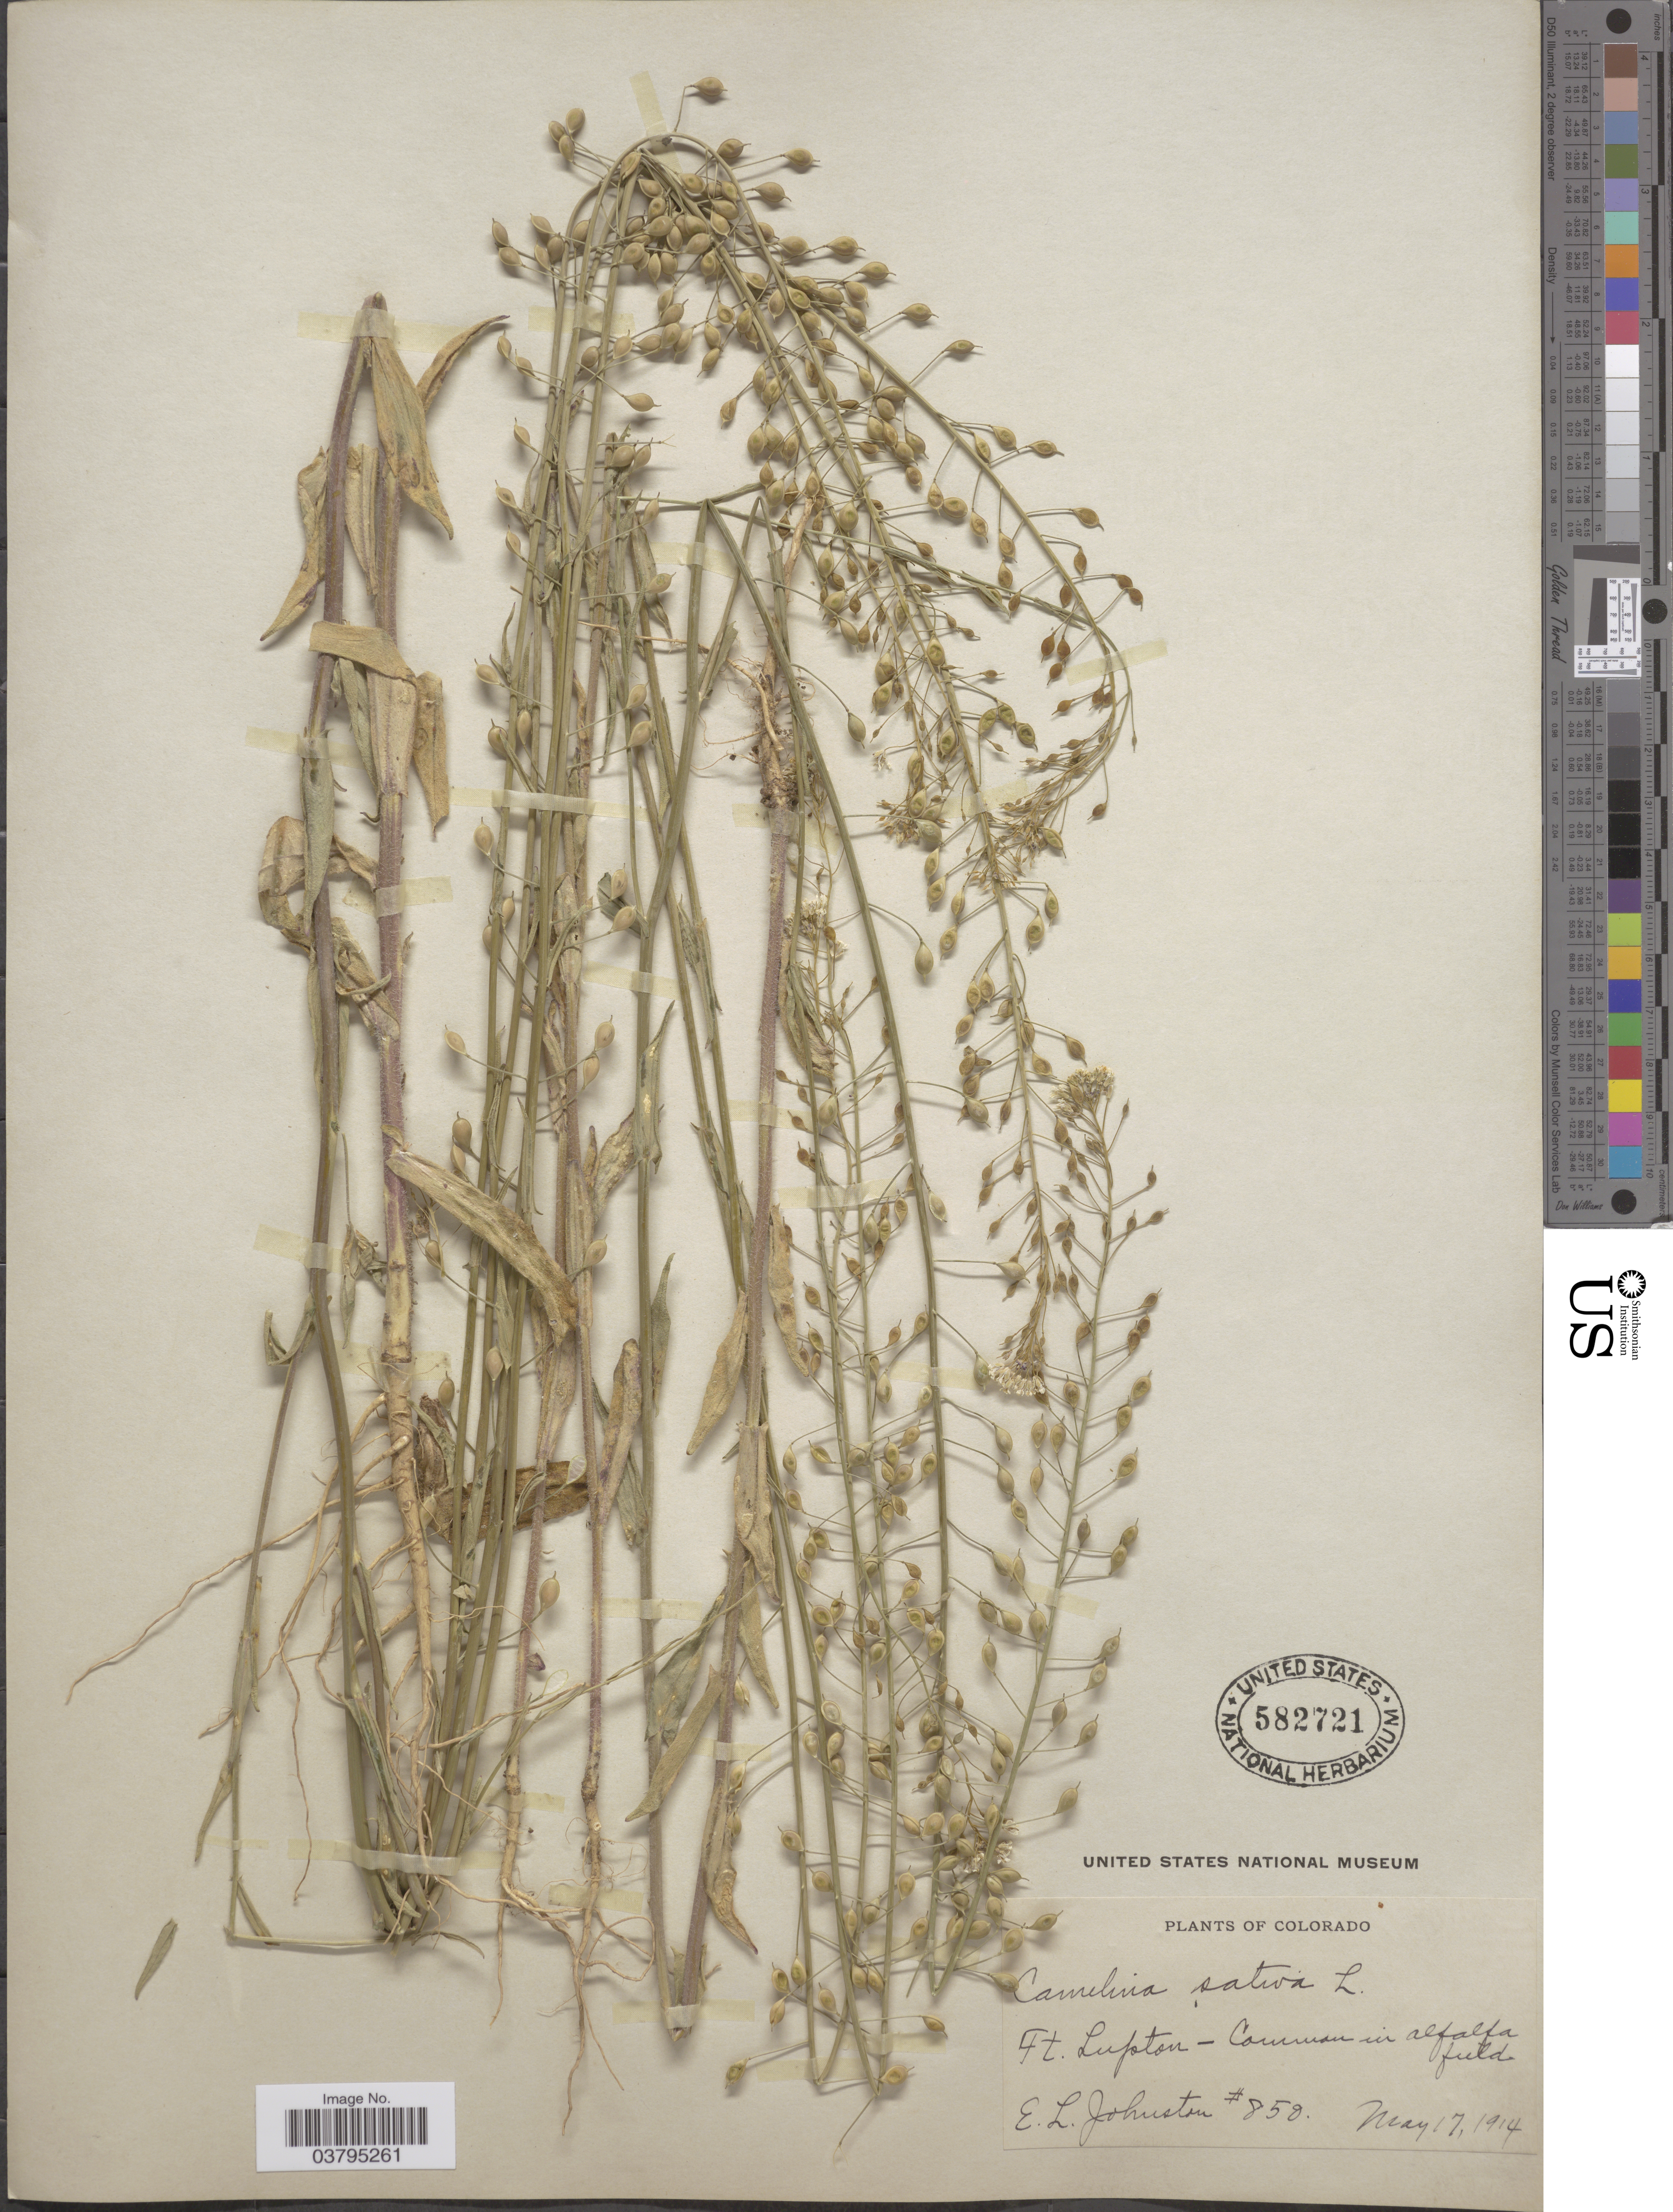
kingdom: Plantae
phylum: Tracheophyta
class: Magnoliopsida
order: Brassicales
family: Brassicaceae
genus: Camelina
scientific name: Camelina microcarpa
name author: DC.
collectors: E. L. Johnston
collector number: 850*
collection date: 1914-05-17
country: United States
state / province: Colorado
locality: Ft. Lupton - Common in alfalfa field.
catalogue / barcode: US 582721